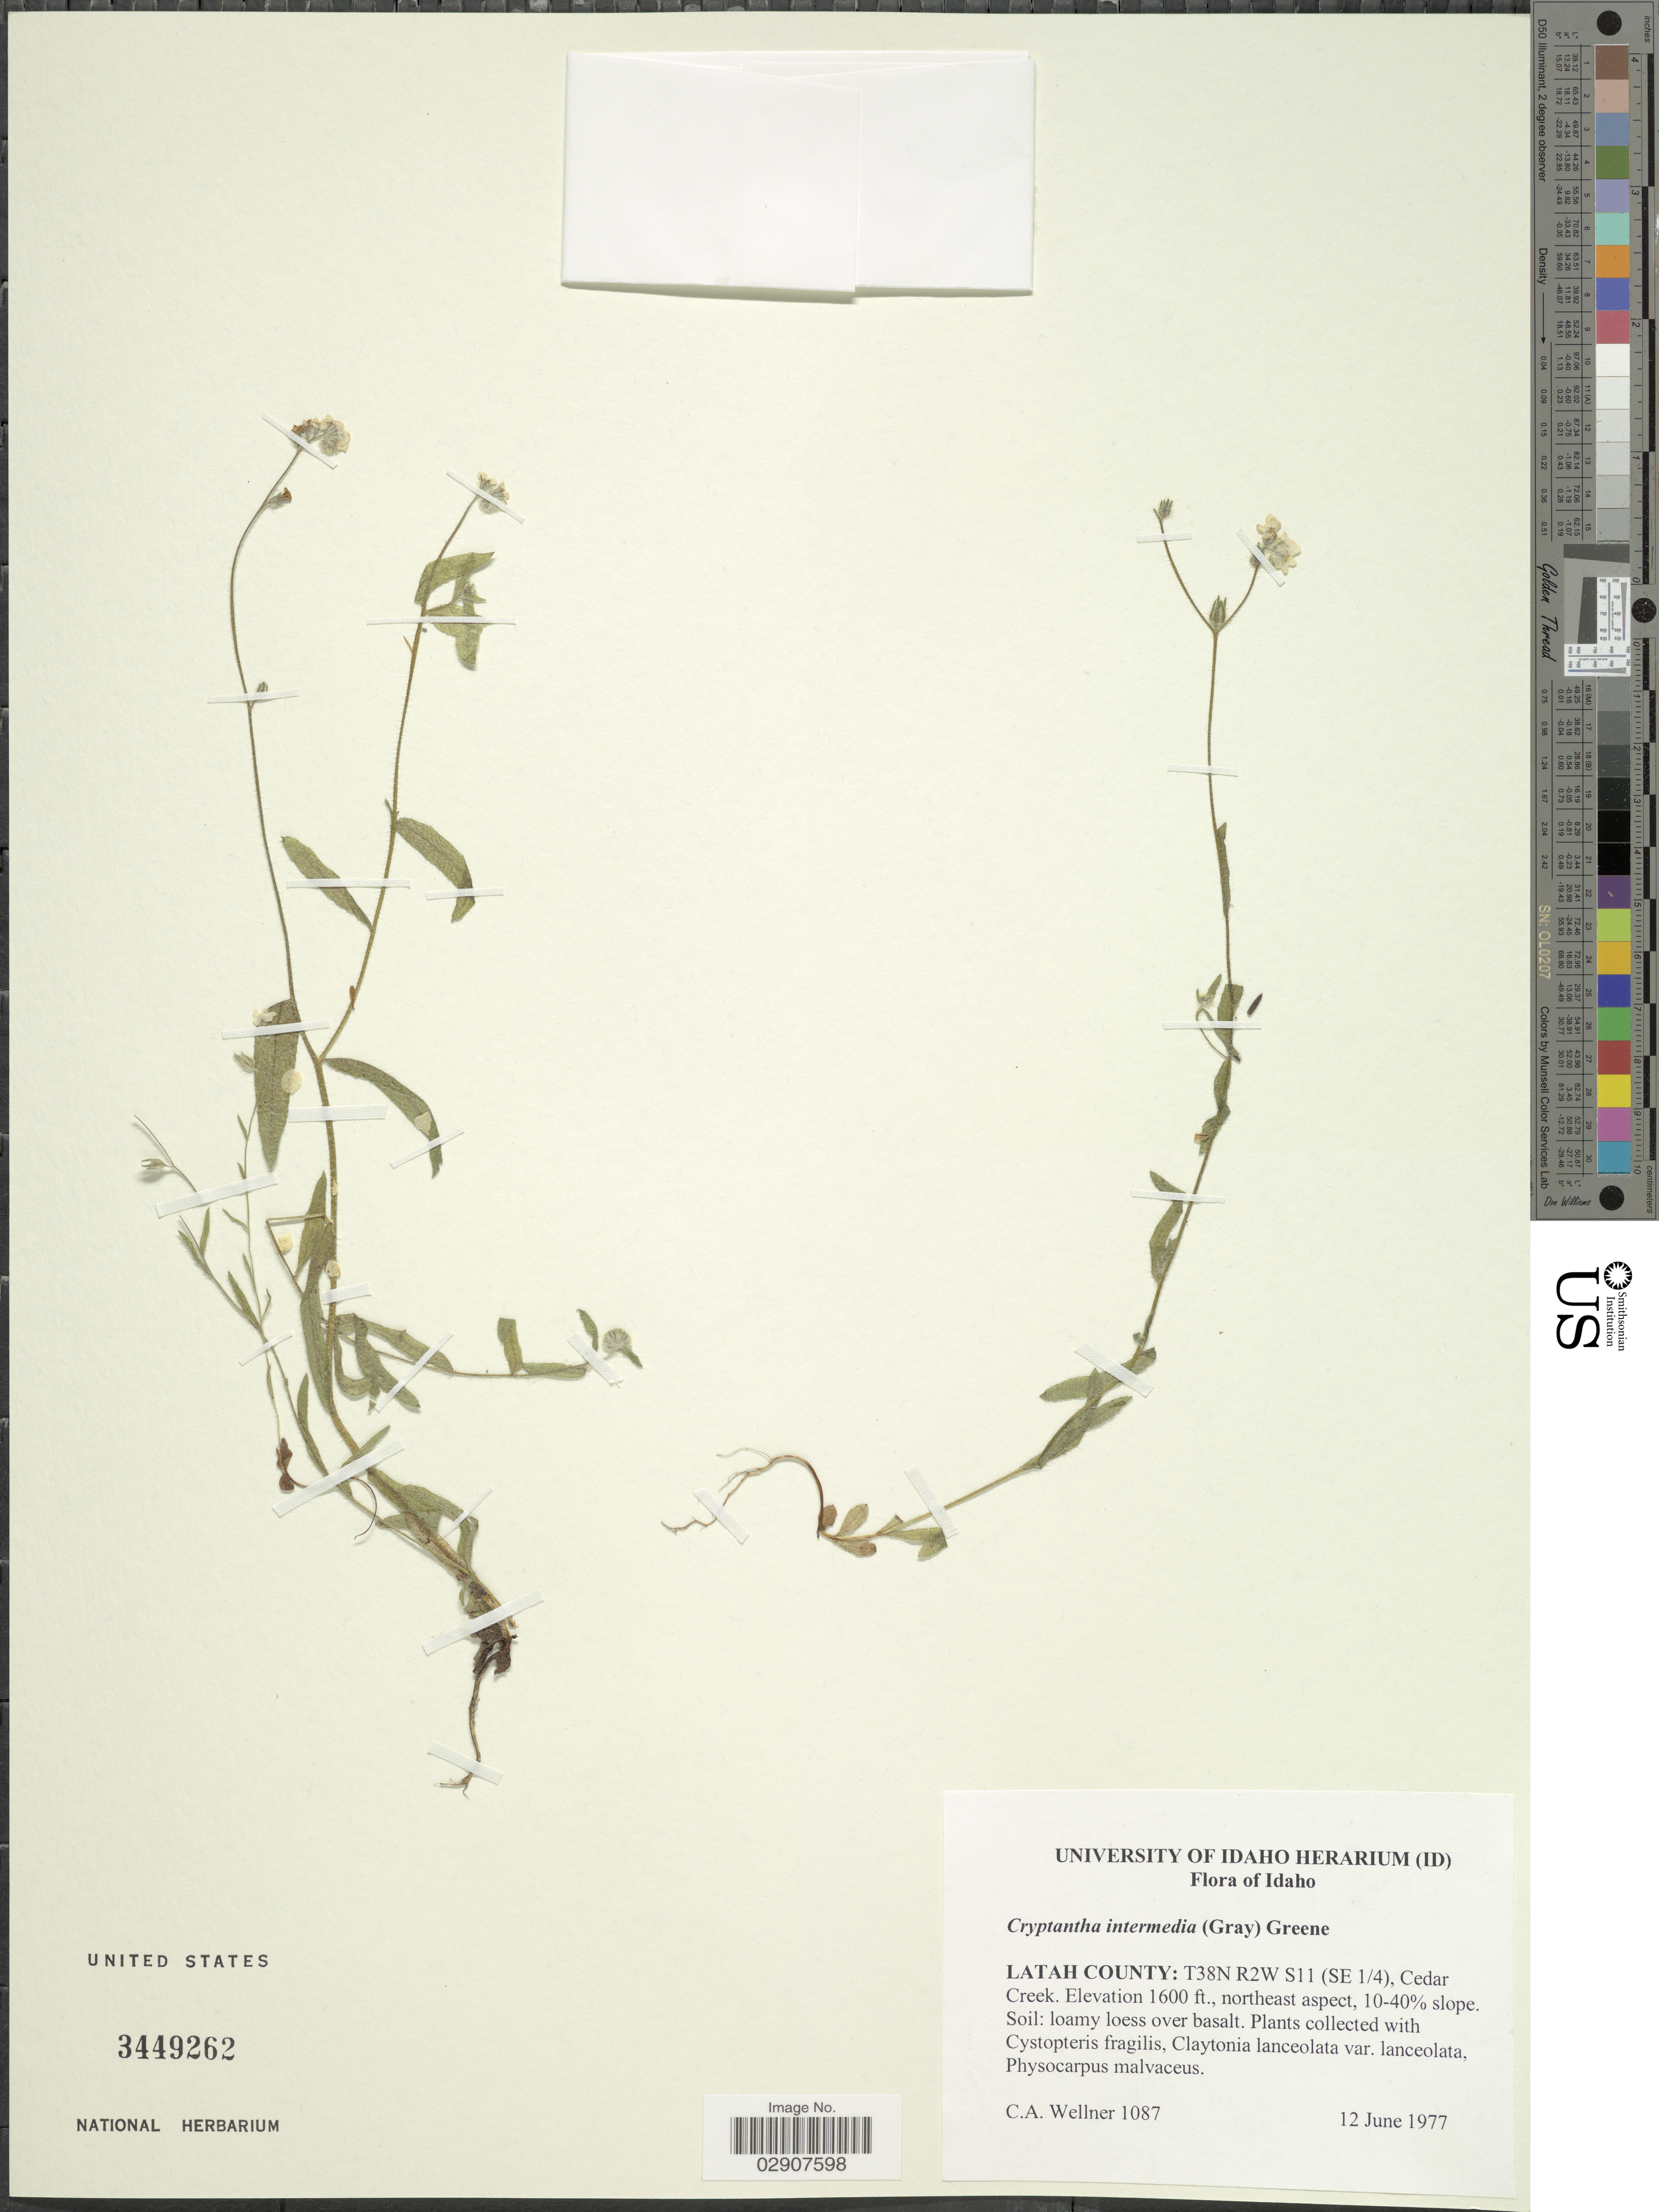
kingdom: Plantae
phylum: Tracheophyta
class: Magnoliopsida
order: Boraginales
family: Boraginaceae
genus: Cryptantha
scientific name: Cryptantha intermedia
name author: (A. Gray) Greene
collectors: C. Wellner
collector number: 1087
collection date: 1977-06-12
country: United States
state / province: Idaho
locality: Latah CountyL T38N R2W S11 (SE 1/4)m Cedar Creek.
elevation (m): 488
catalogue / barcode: US 3449262